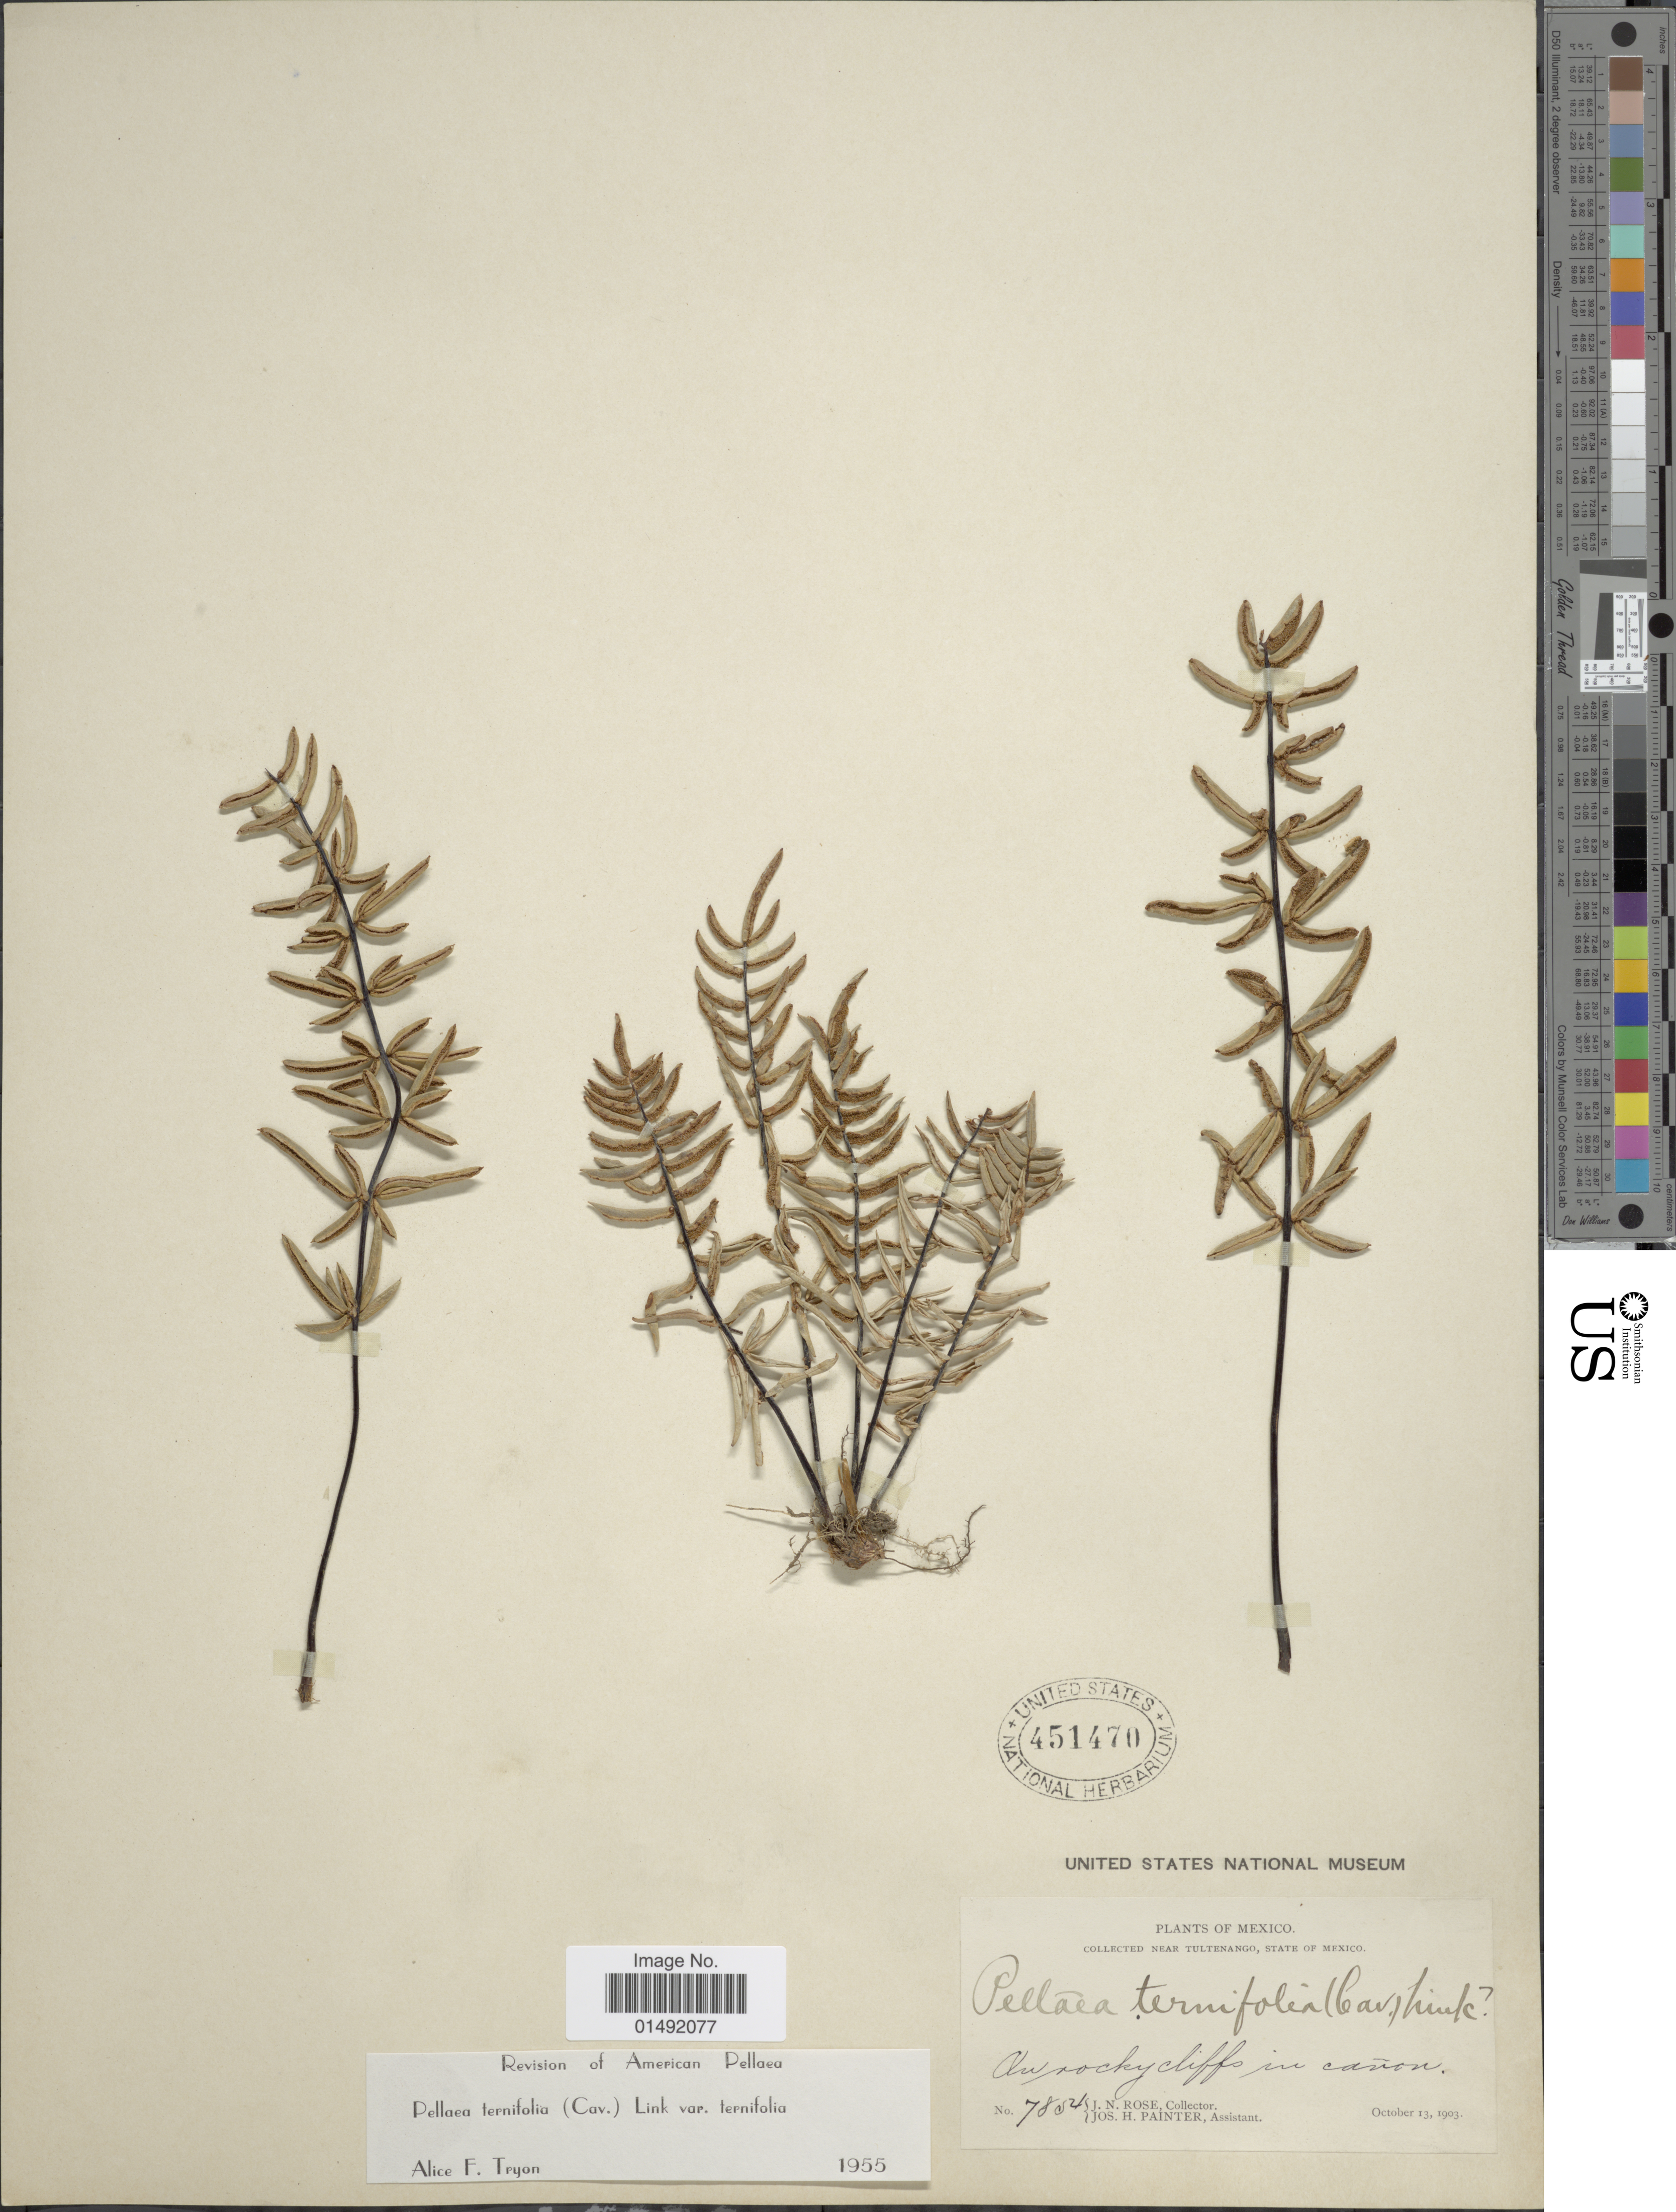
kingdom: Plantae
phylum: Tracheophyta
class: Polypodiopsida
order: Polypodiales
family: Pteridaceae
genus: Pellaea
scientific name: Pellaea ternifolia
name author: (Cav.) Link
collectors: J. N. Rose & J. H. Painter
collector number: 7854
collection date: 1903-10-13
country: Mexico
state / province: México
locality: Near Tultenango, On rocky cliffs in cañon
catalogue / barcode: US 451470